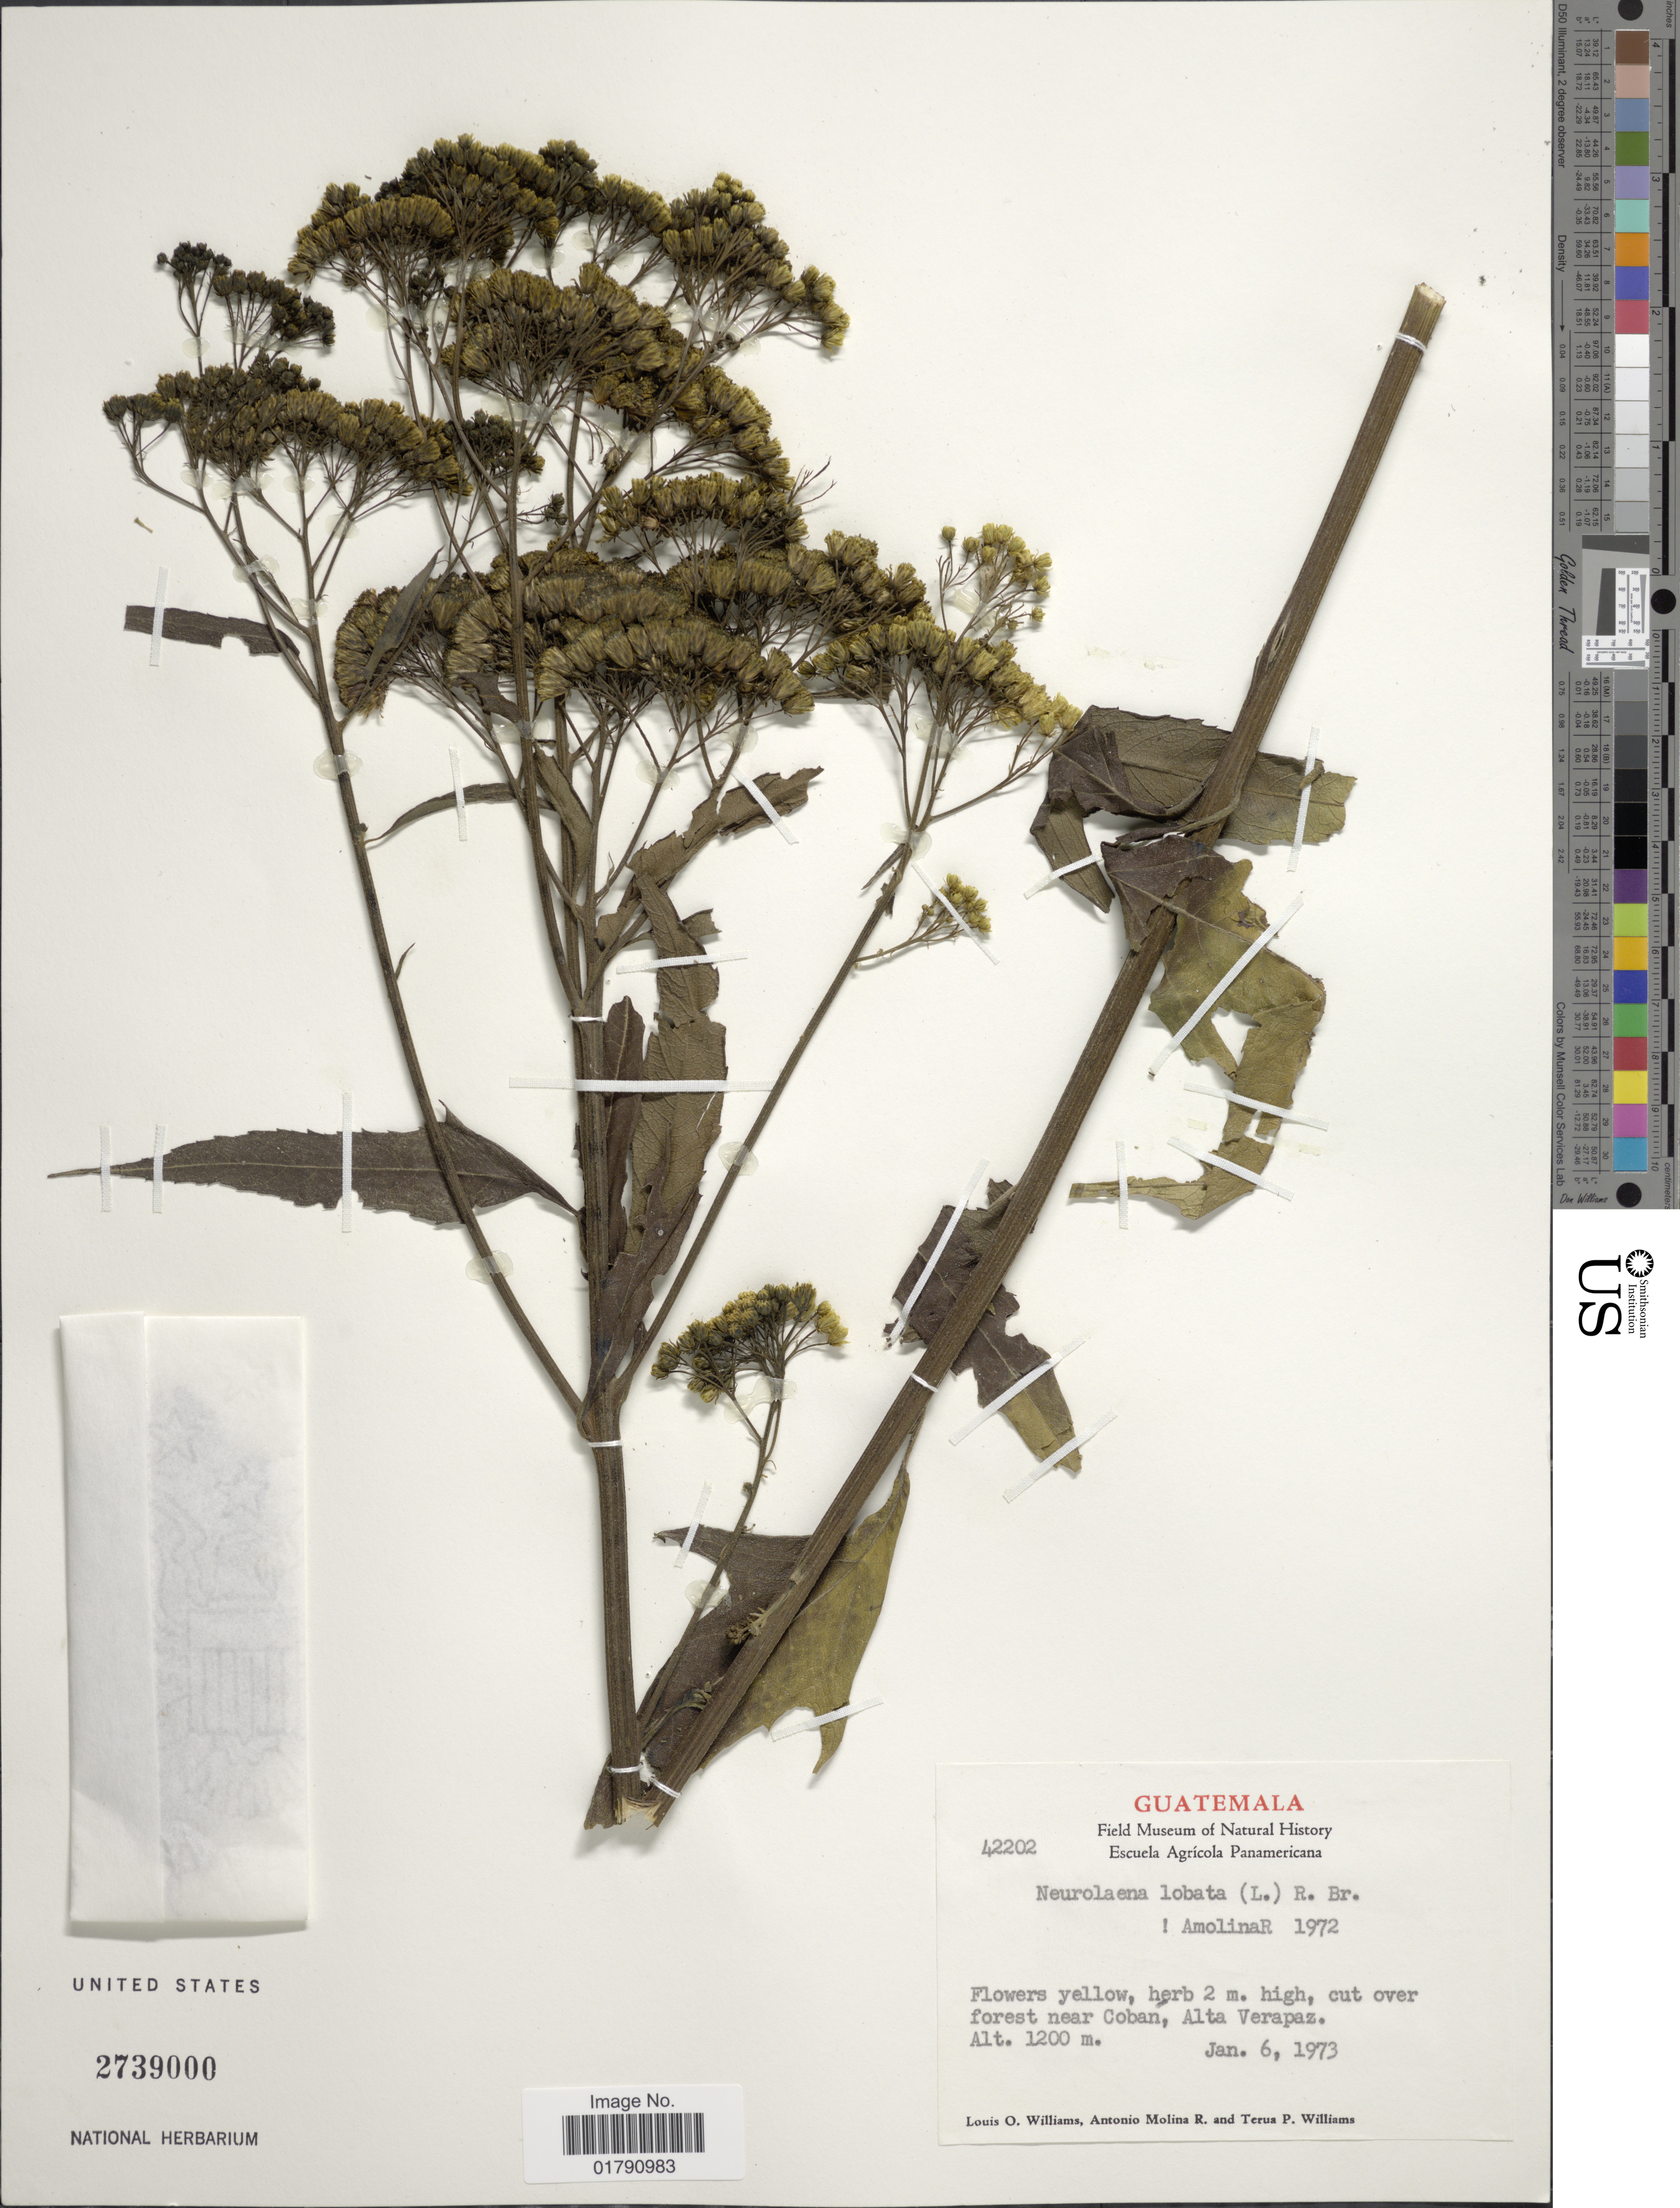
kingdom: Plantae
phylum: Tracheophyta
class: Magnoliopsida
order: Asterales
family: Asteraceae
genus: Neurolaena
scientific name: Neurolaena lobata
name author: (L.) R. Br. ex Cass.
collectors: L. O. Williams, A. Molina R. & T. P. Williams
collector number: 42202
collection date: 1973-01-06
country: Guatemala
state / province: Alta Verapaz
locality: Near Coban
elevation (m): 1200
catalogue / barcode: US 2739000